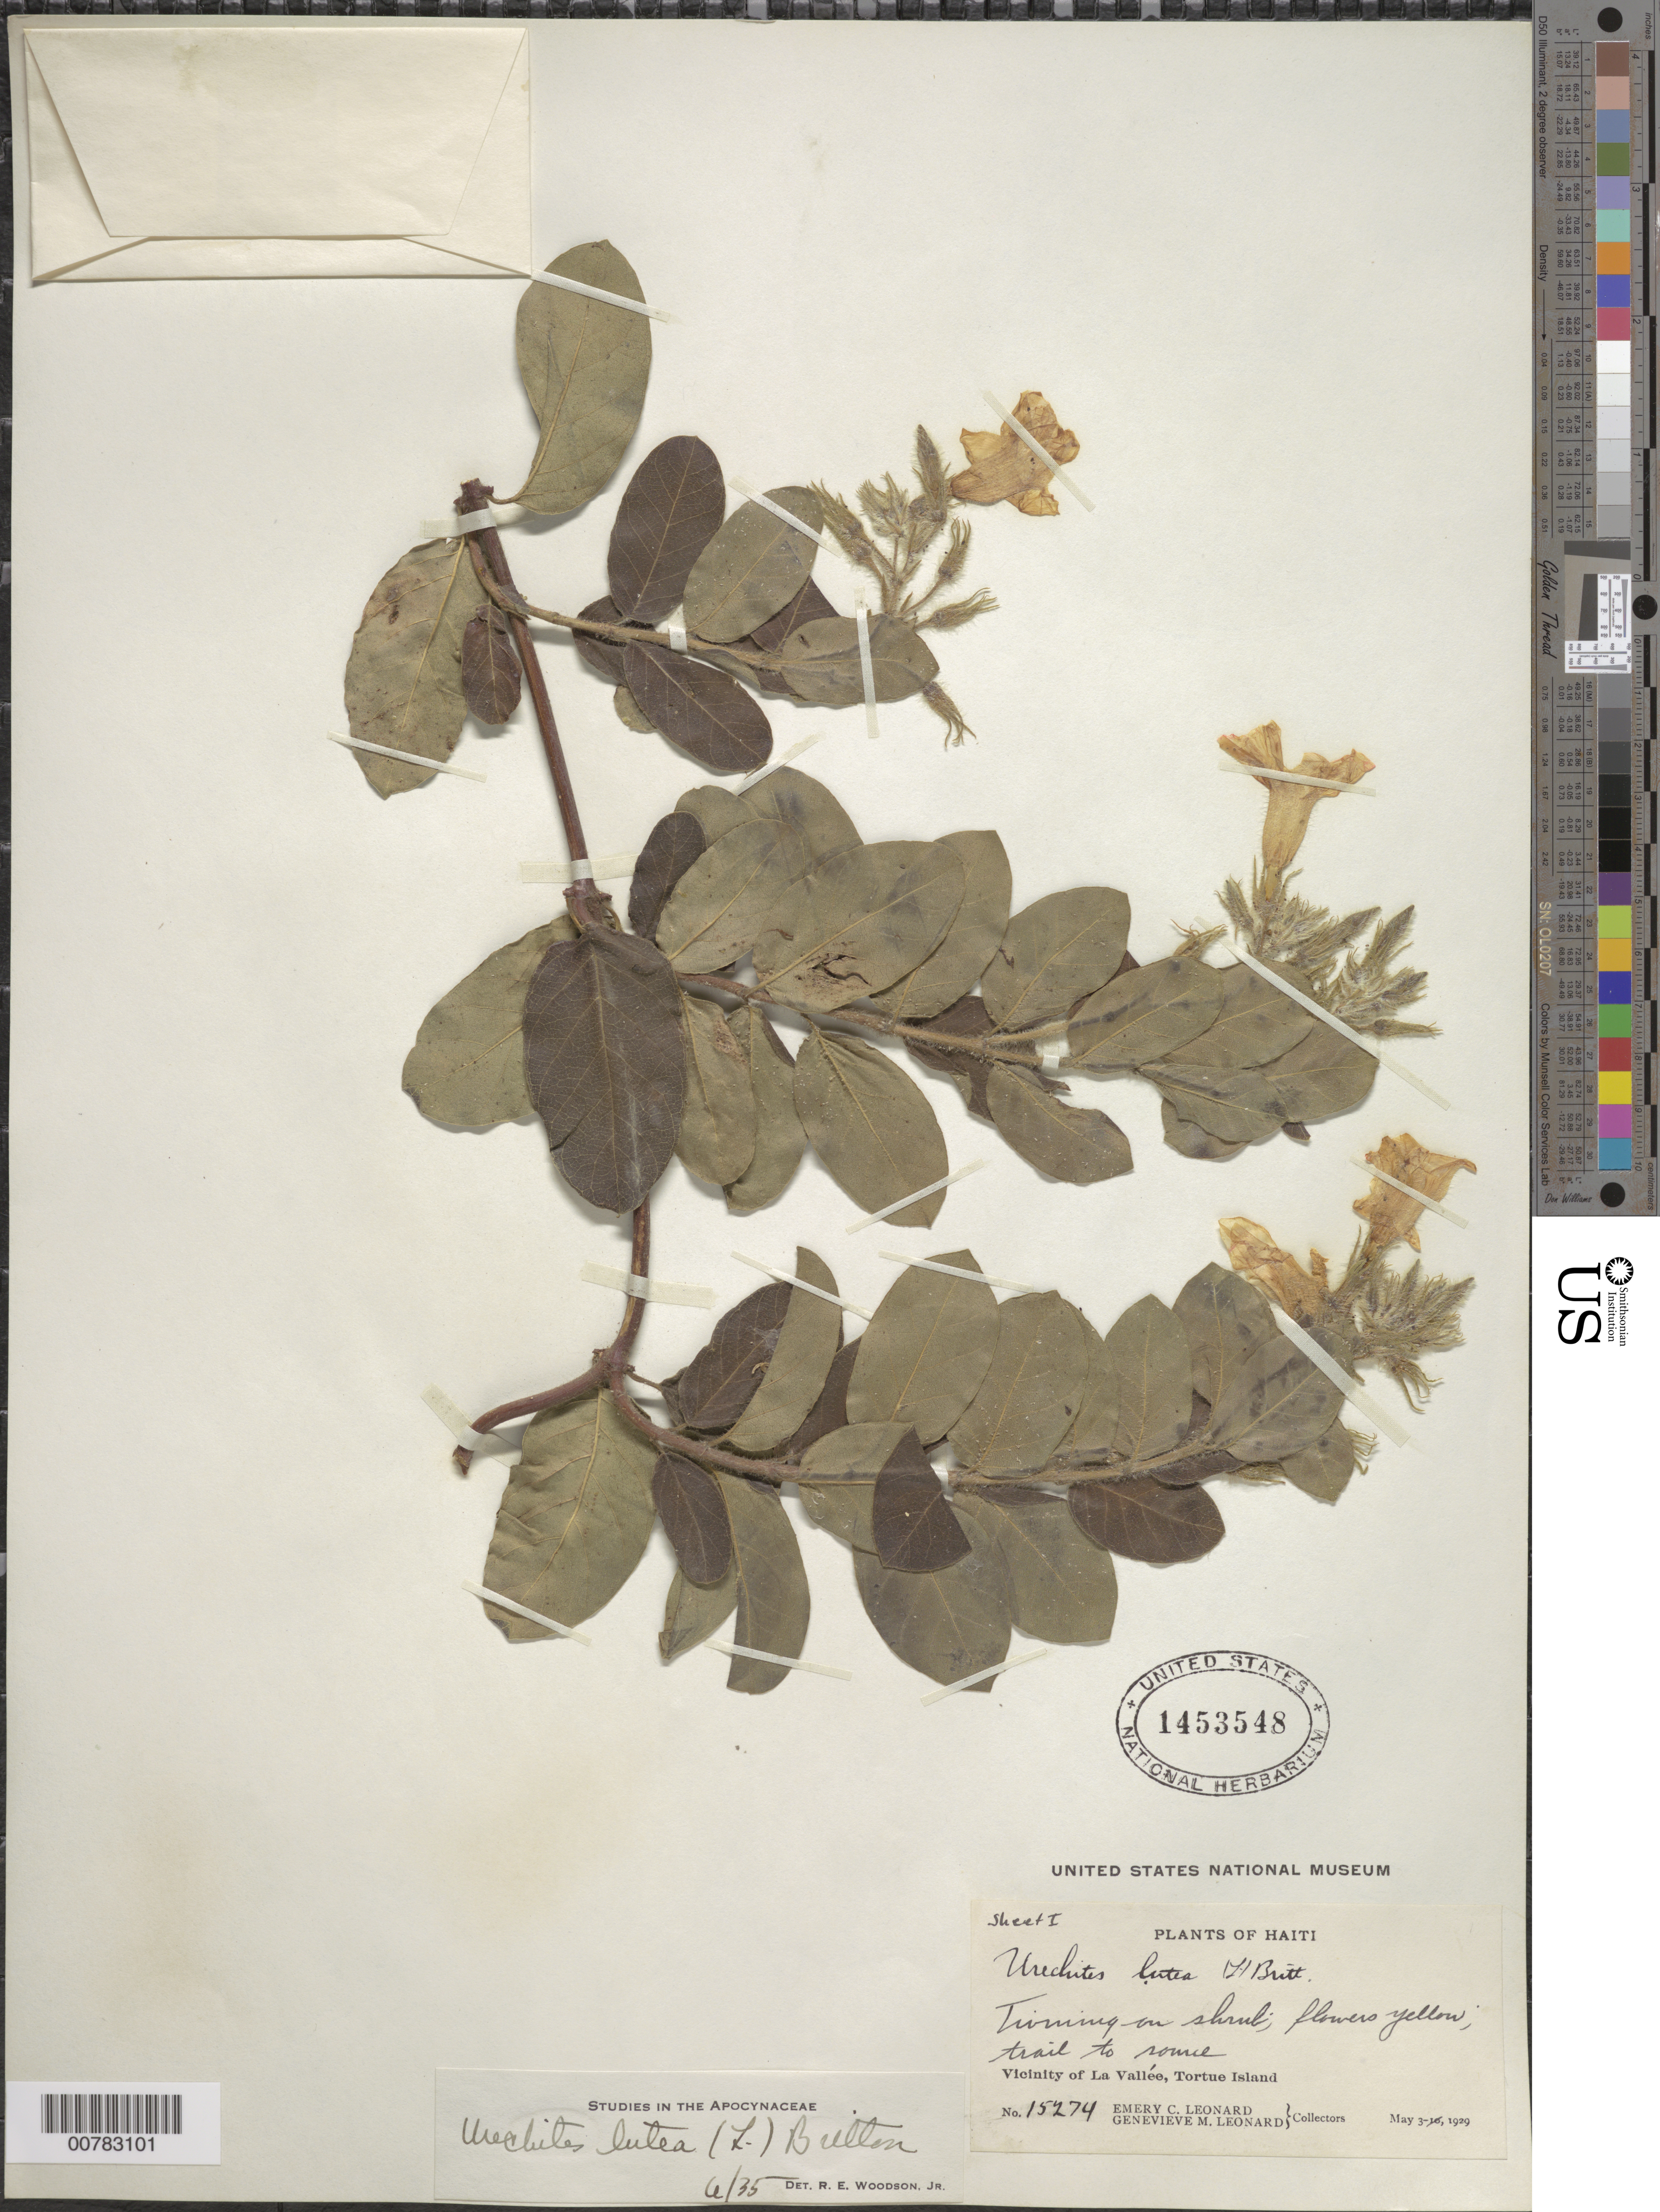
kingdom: Plantae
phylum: Tracheophyta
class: Magnoliopsida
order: Gentianales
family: Apocynaceae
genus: Pentalinon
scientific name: Pentalinon luteum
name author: (L.) B.F. Hansen & Wunderlin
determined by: Woodson, R. E., Jr.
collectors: E. C. Leonard & G. M. Leonard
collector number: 15274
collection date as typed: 03 May 1929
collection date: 1929-05-03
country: Haiti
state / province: Nord-Óuest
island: Île de la Tortue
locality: Tortue Island, vicinity of La Vallée, trail to source.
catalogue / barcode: US 1453548